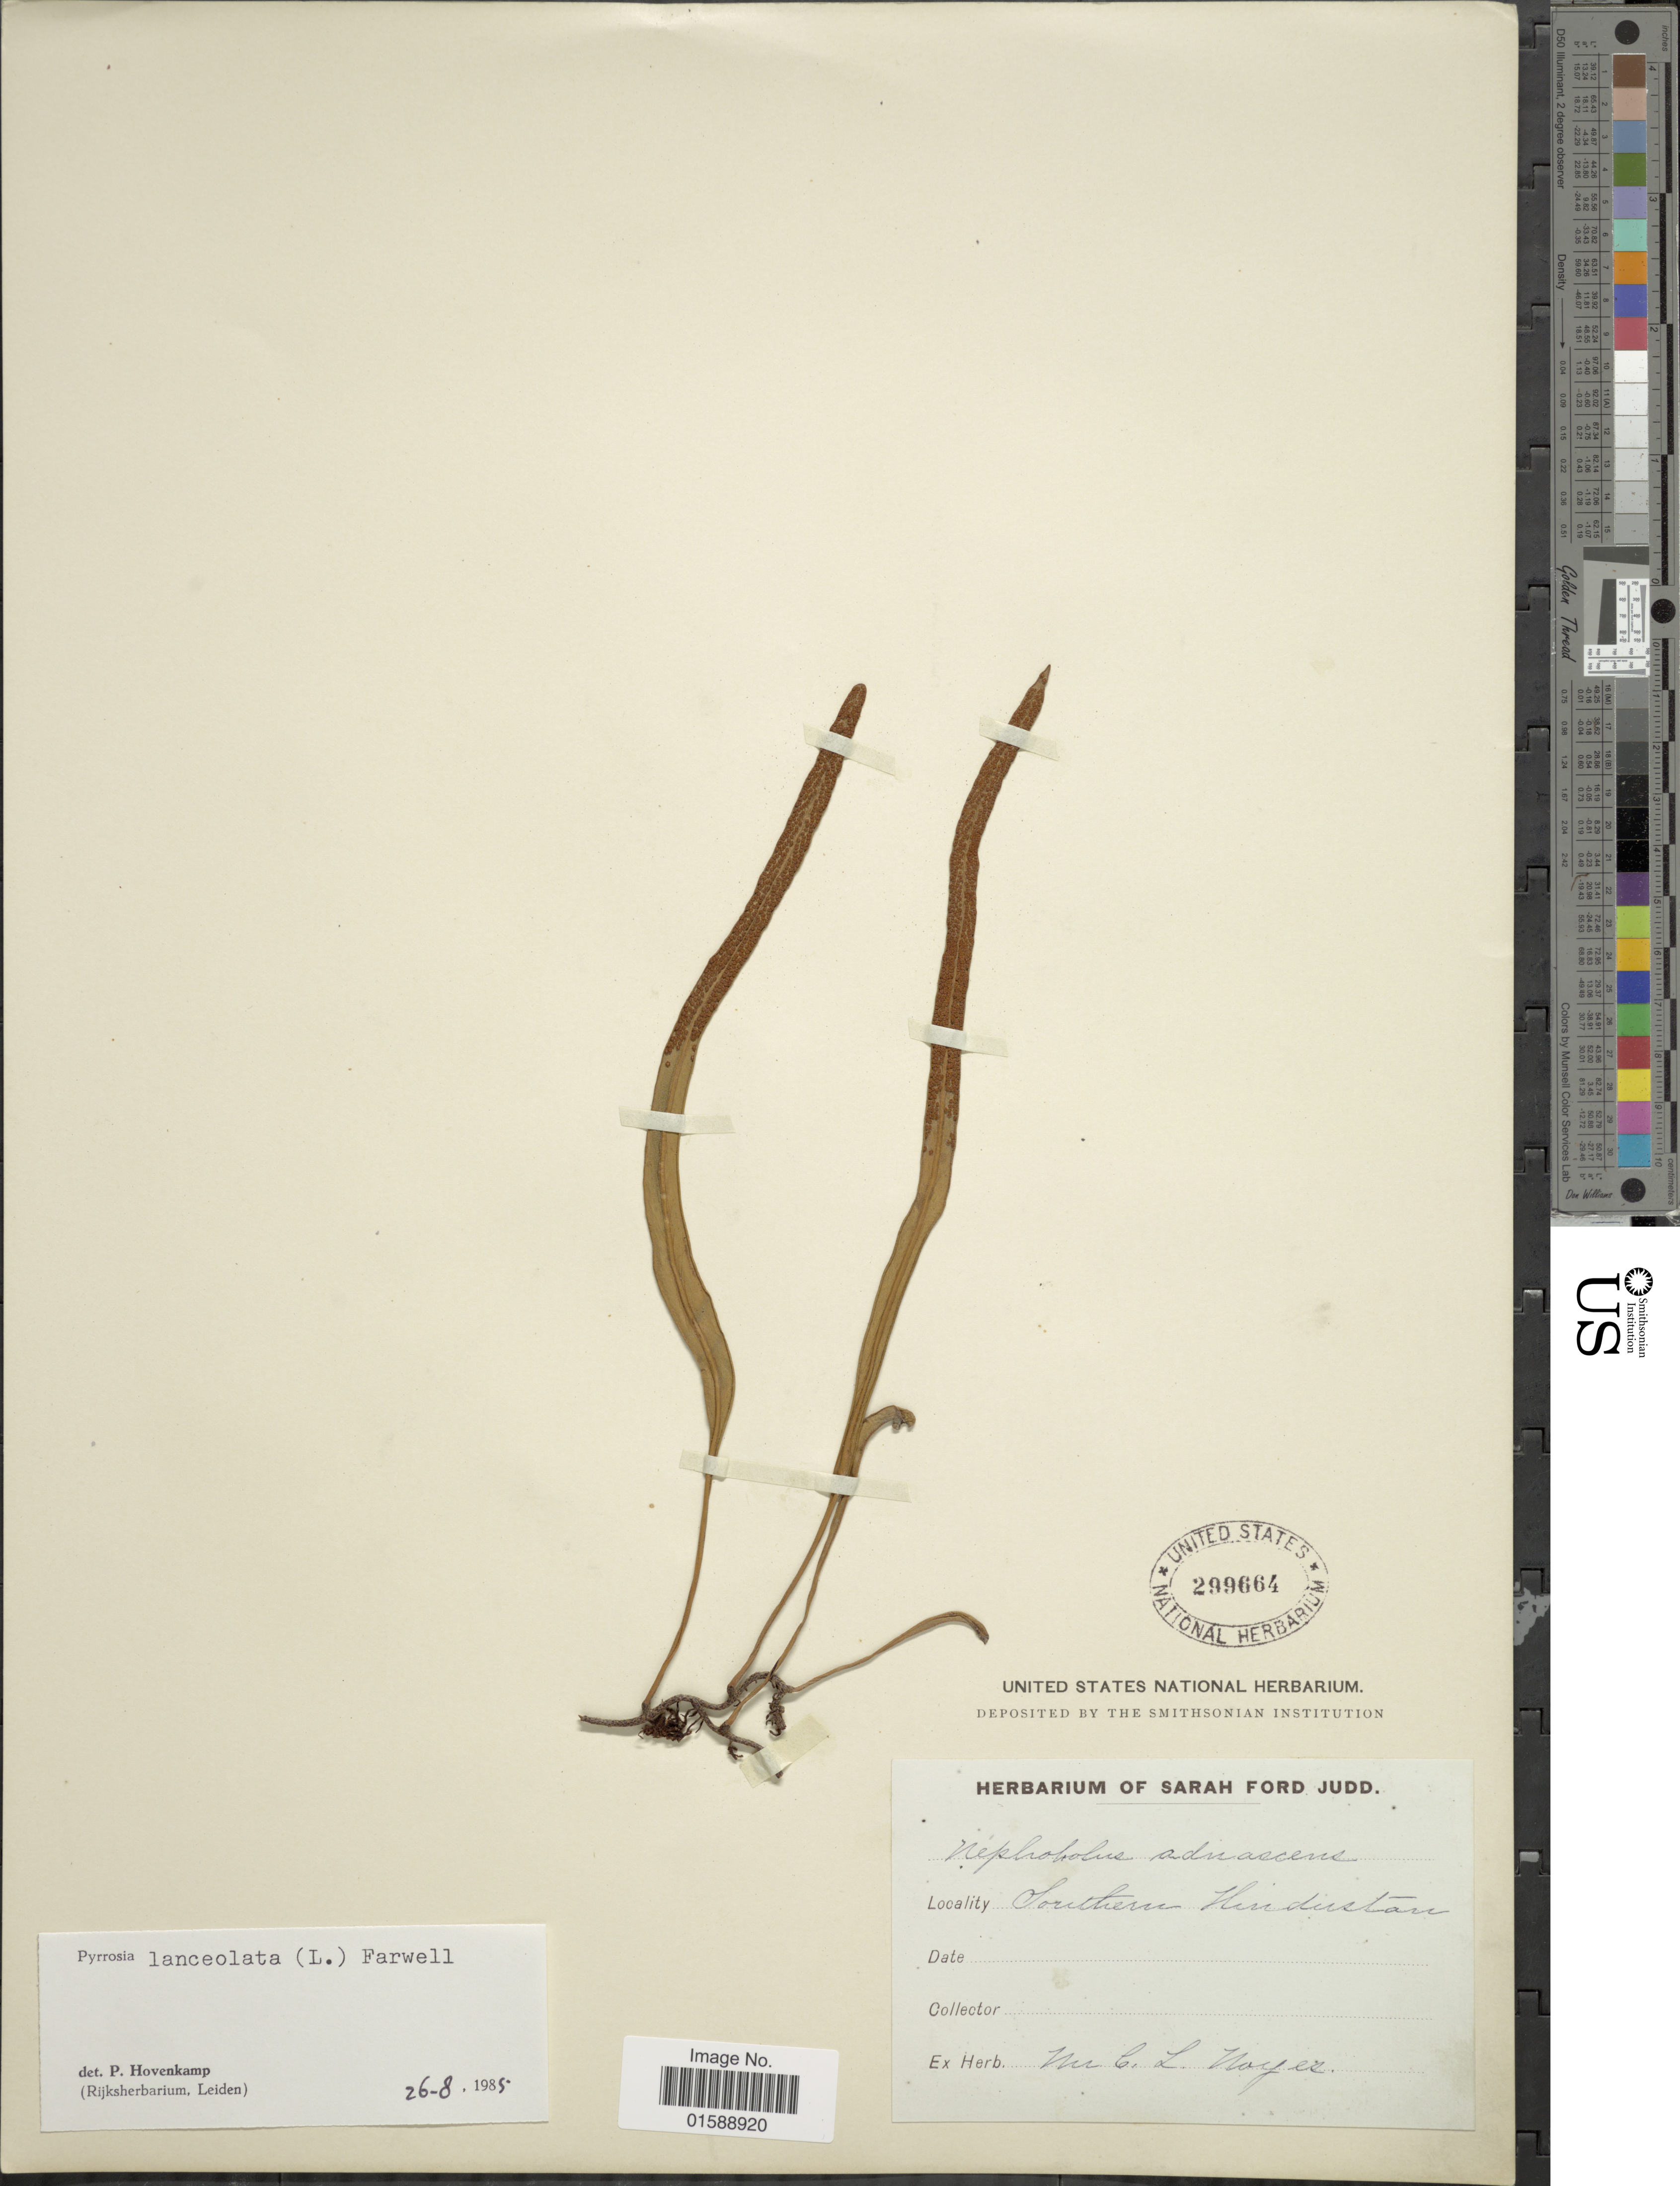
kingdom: Plantae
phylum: Tracheophyta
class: Polypodiopsida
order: Polypodiales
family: Polypodiaceae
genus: Pyrrosia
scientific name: Pyrrosia lanceolata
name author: (L.) Farw.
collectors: ex herb. C. L. Noyes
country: India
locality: Southern Hindustan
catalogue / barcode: US 299664